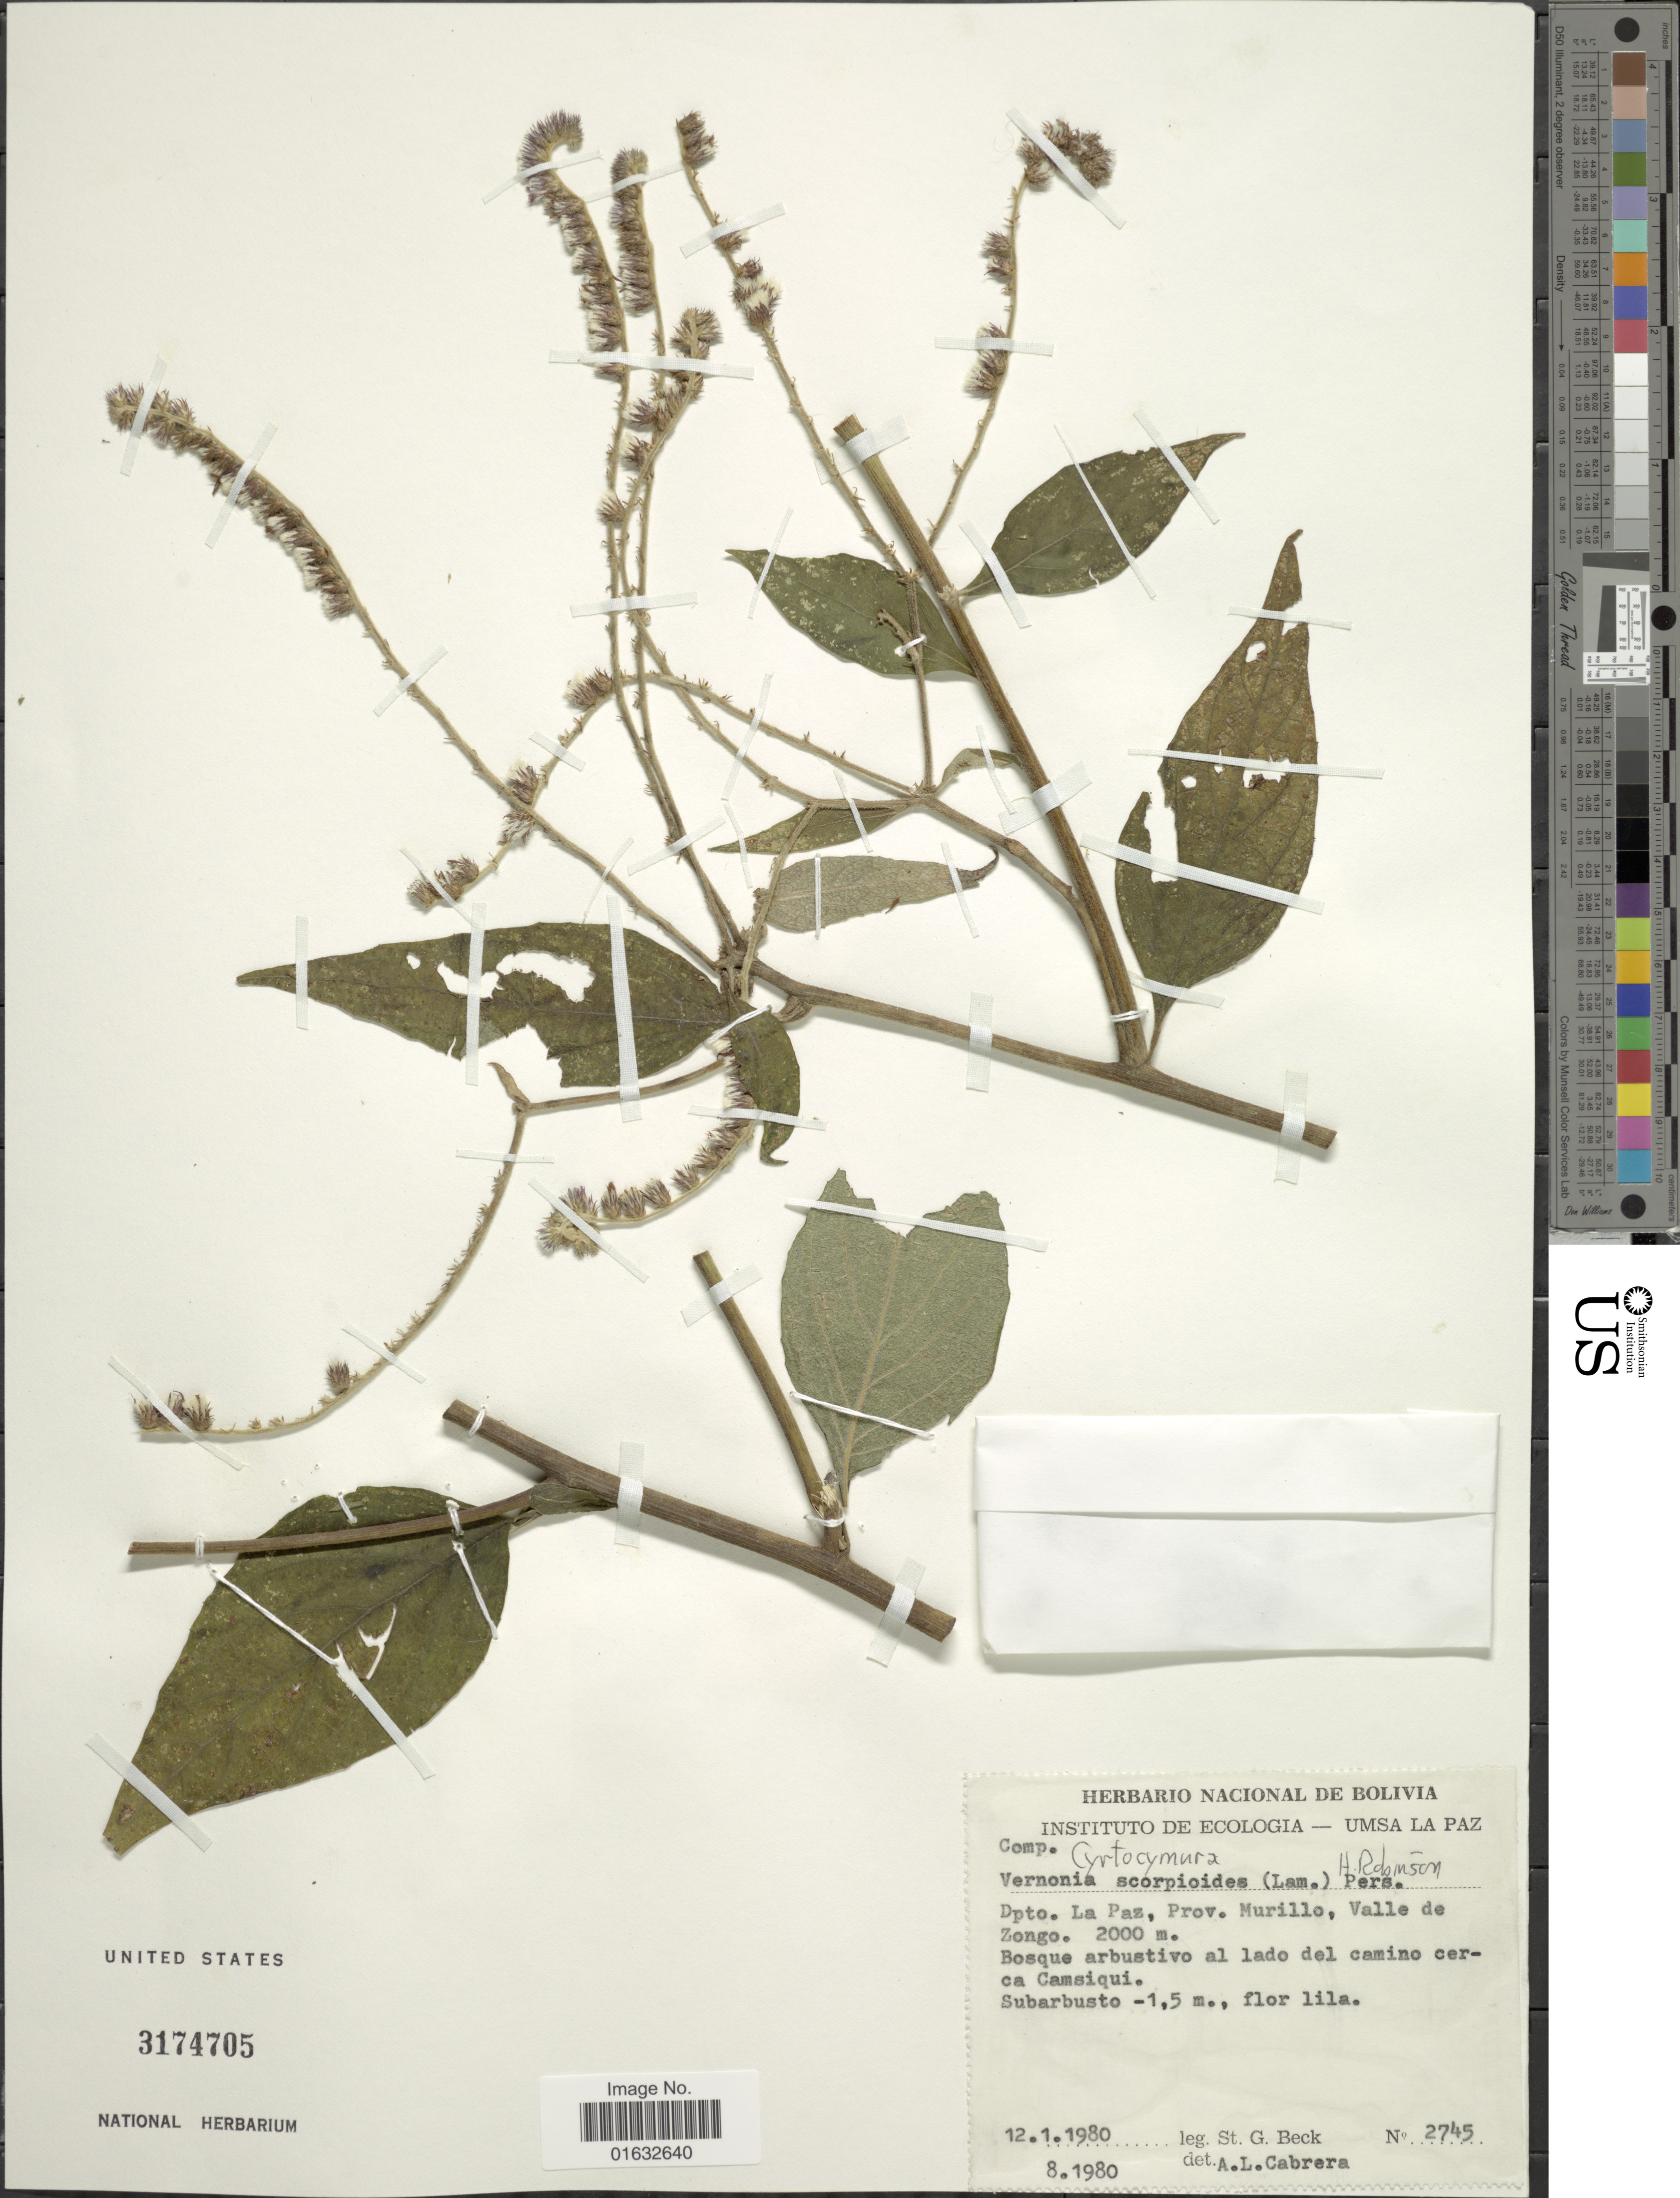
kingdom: Plantae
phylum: Tracheophyta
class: Magnoliopsida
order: Asterales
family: Asteraceae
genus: Cyrtocymura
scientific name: Cyrtocymura scorpioides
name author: (Lam.) H. Rob.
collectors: S. G. Beck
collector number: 2745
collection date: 1980-01-12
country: Bolivia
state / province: La Paz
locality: Prov. Murillo, Valle de Zongo. Bosque arbustivo al aldo del camino cerca Camsiqui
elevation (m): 2000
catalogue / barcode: US 3174705